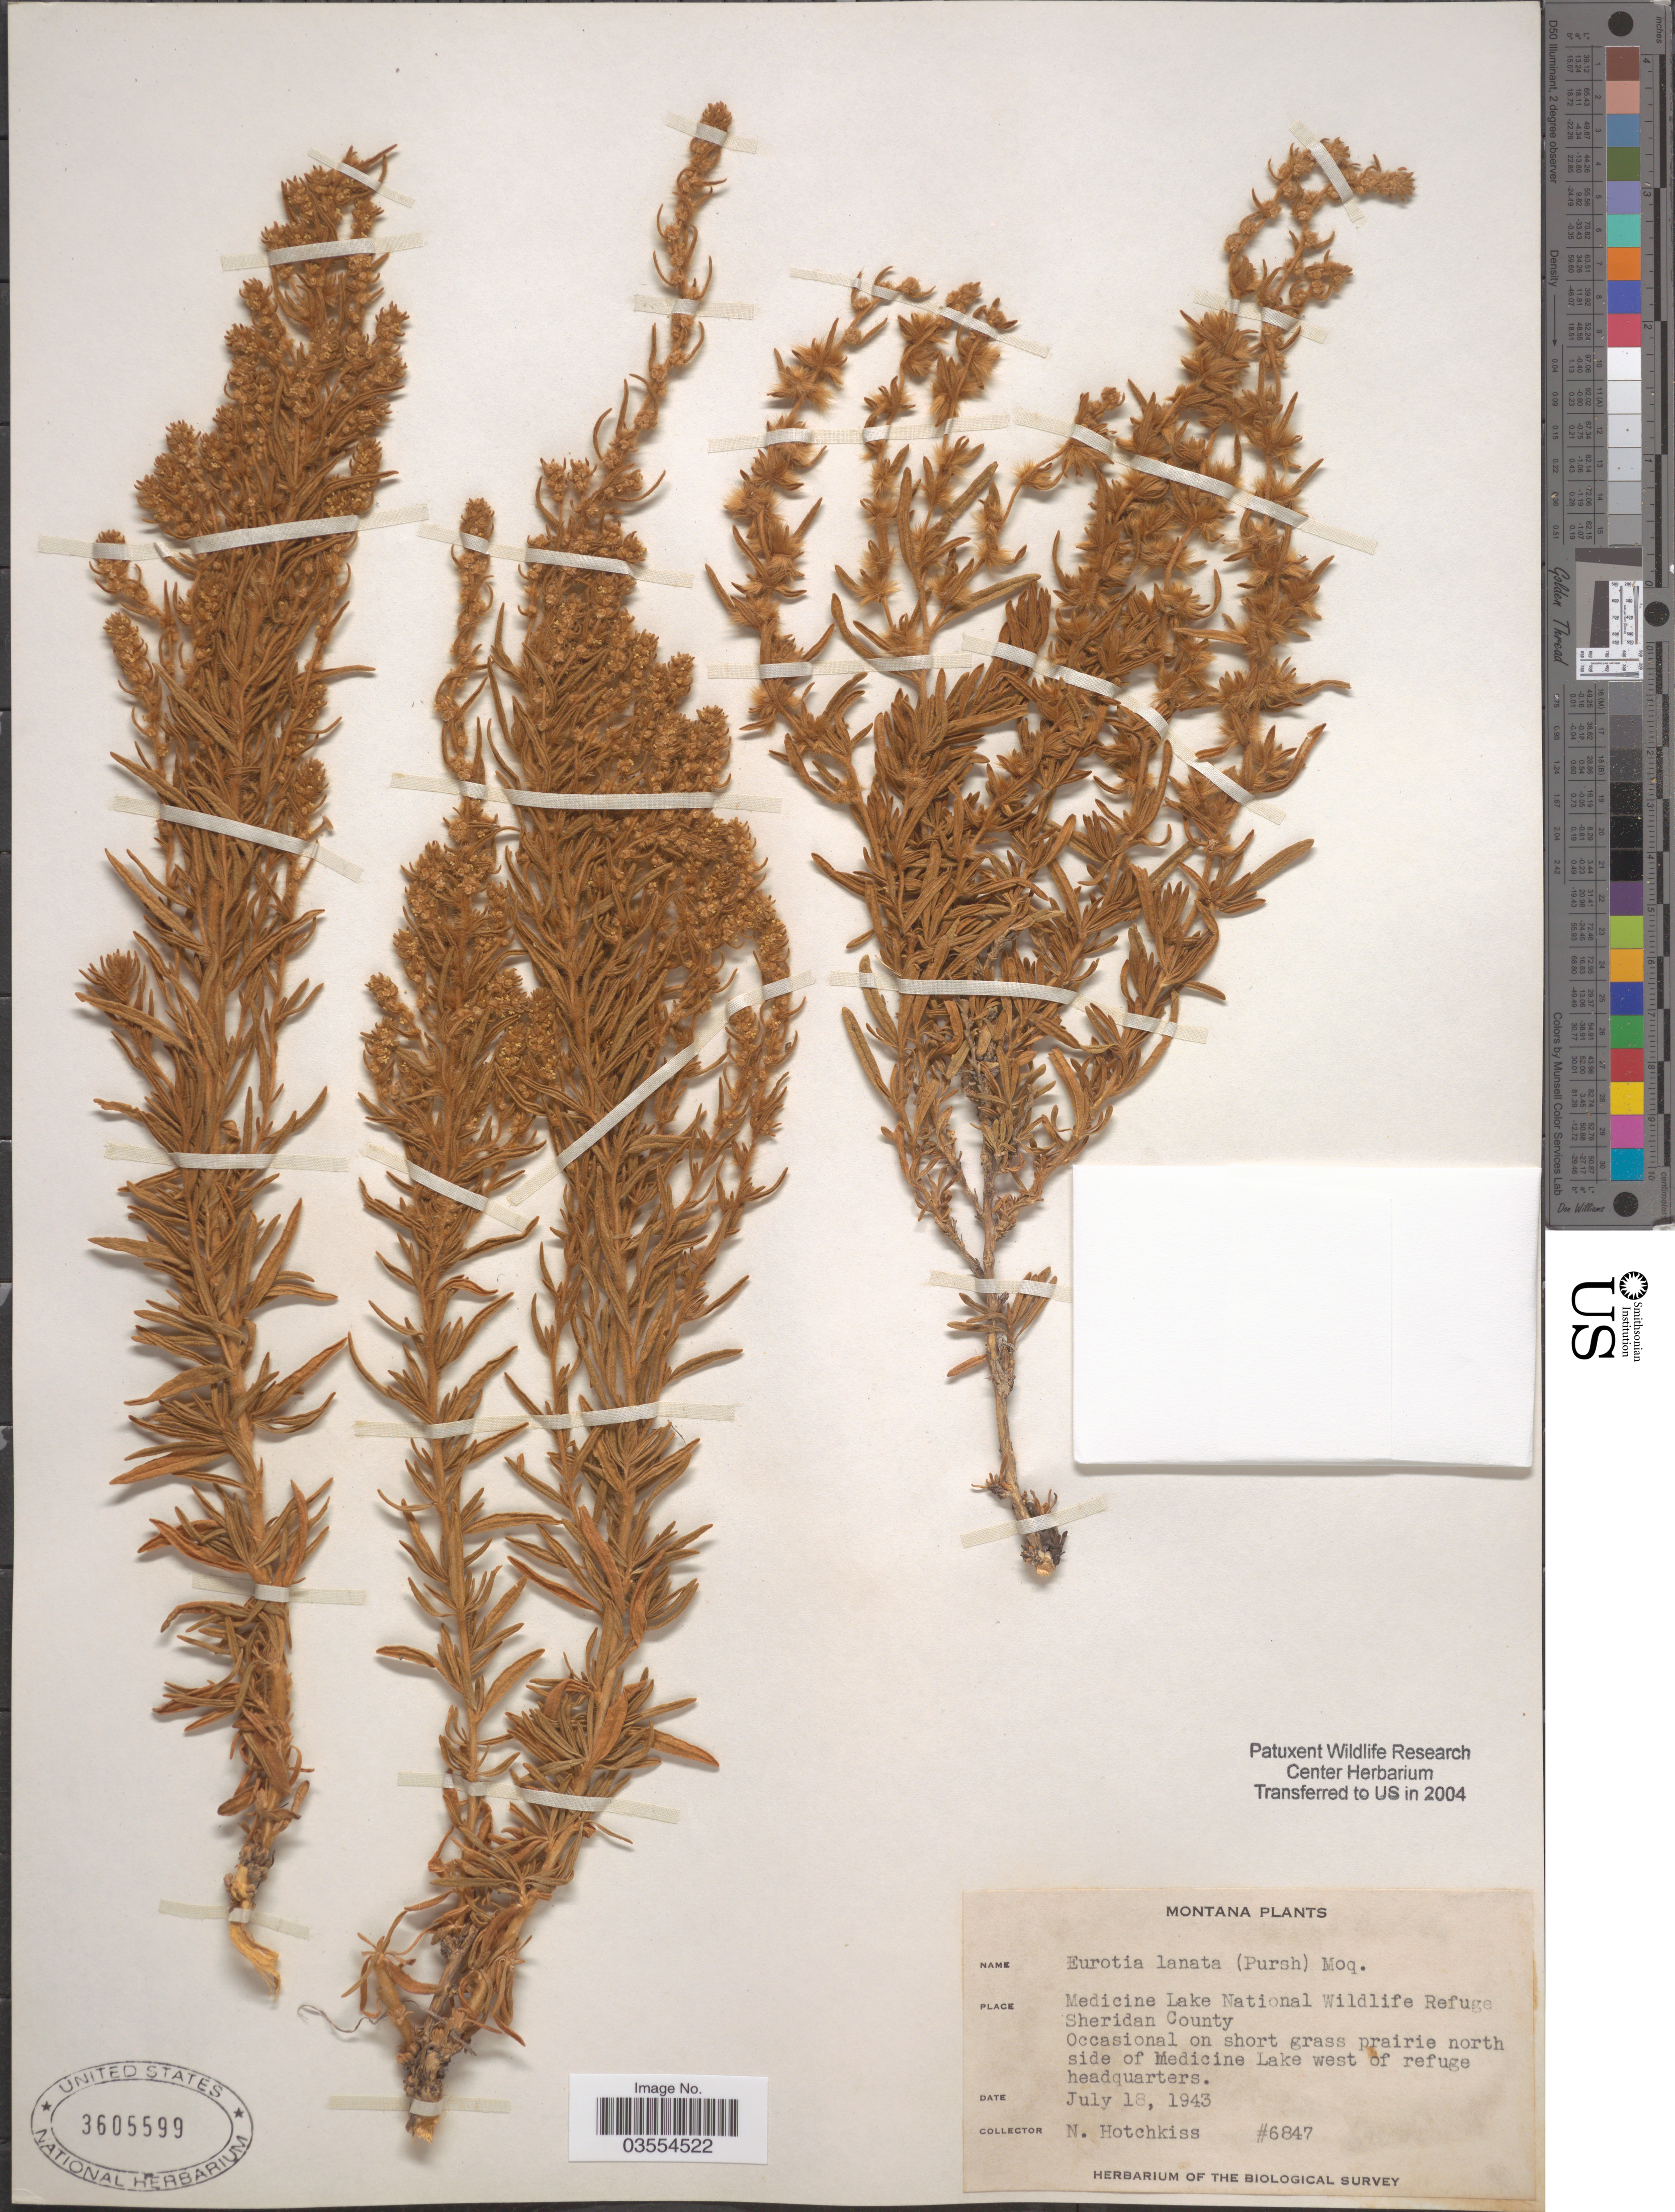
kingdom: Plantae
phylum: Tracheophyta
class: Magnoliopsida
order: Caryophyllales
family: Amaranthaceae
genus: Krascheninnikovia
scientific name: Krascheninnikovia lanata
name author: (Pursh) A. Meeuse & A.Smit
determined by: U.S. National Herbarium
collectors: N. Hotchkiss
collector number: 6847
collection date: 1943-07-18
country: United States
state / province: Montana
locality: Medicine Lake National Wildlife Refuge Sheridan County. Occasional on short grass prairie north side of Medicine Lake west of refuge headquarters.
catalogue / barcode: US 3605599